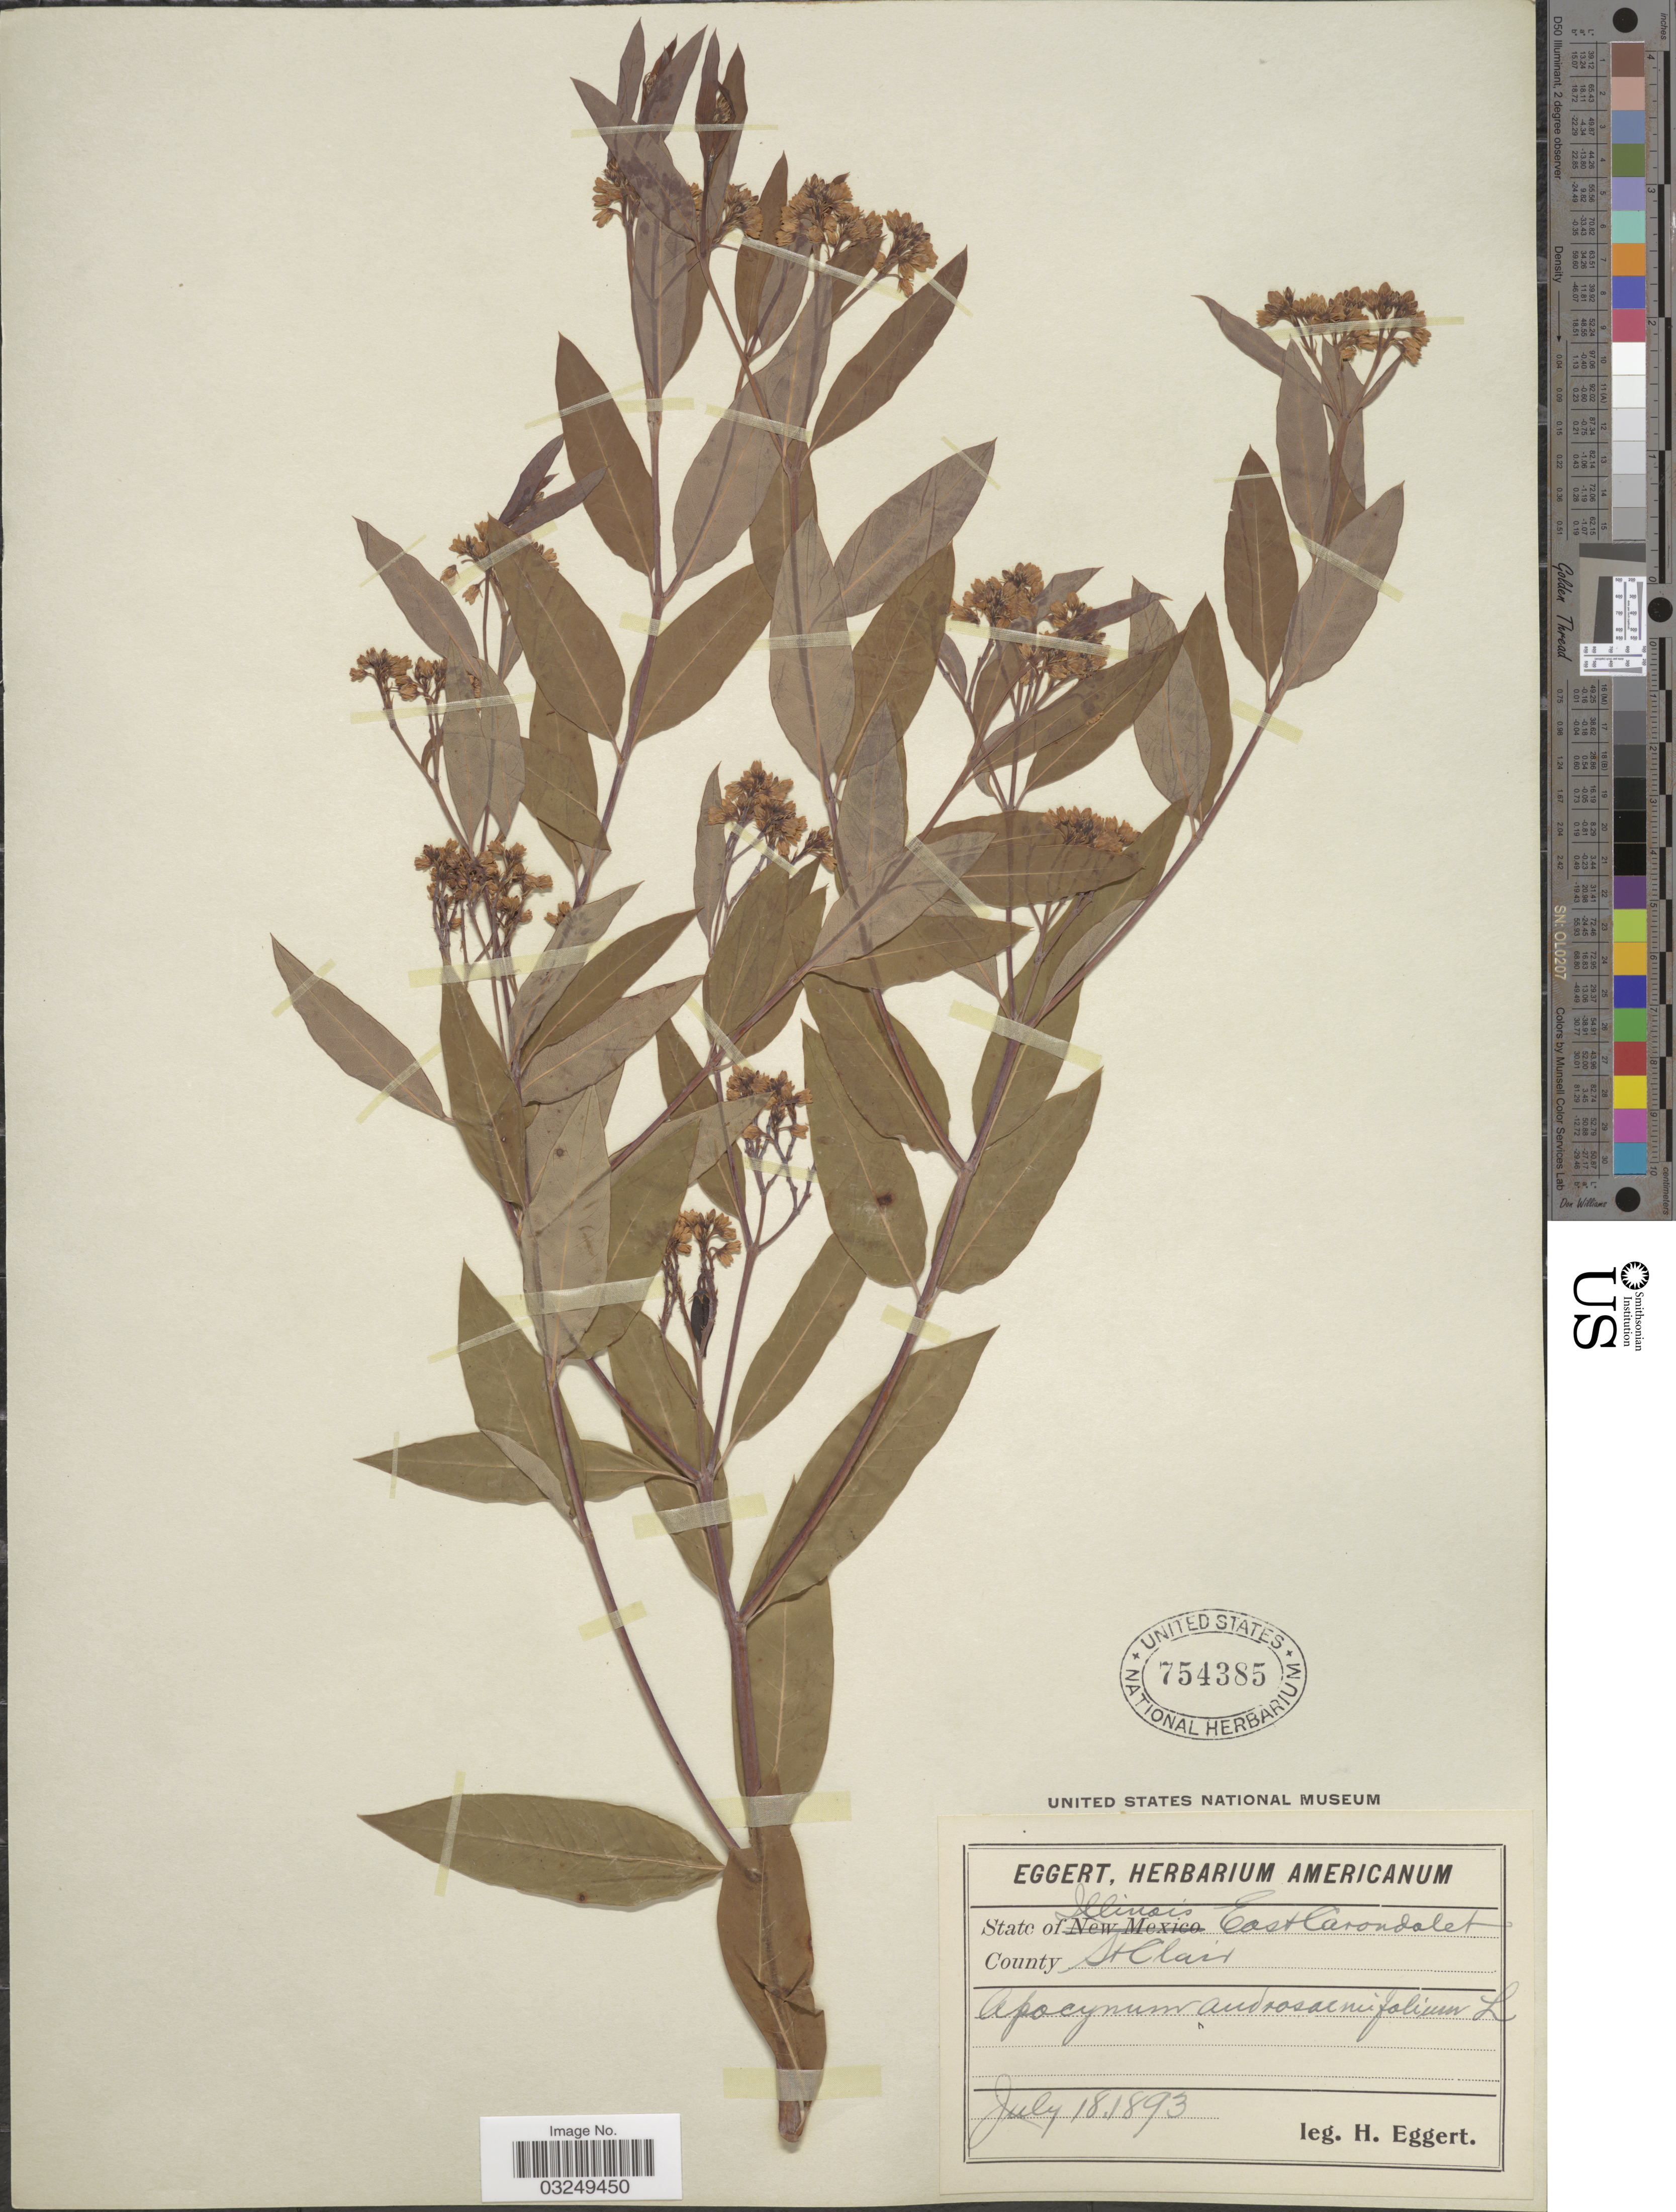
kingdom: Plantae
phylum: Tracheophyta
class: Magnoliopsida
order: Gentianales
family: Apocynaceae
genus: Apocynum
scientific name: Apocynum androsaemifolium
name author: L.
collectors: H. Eggert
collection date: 1893-07-18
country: United States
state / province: Illinois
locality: East Carondalet. County St Clair.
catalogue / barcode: US 754385